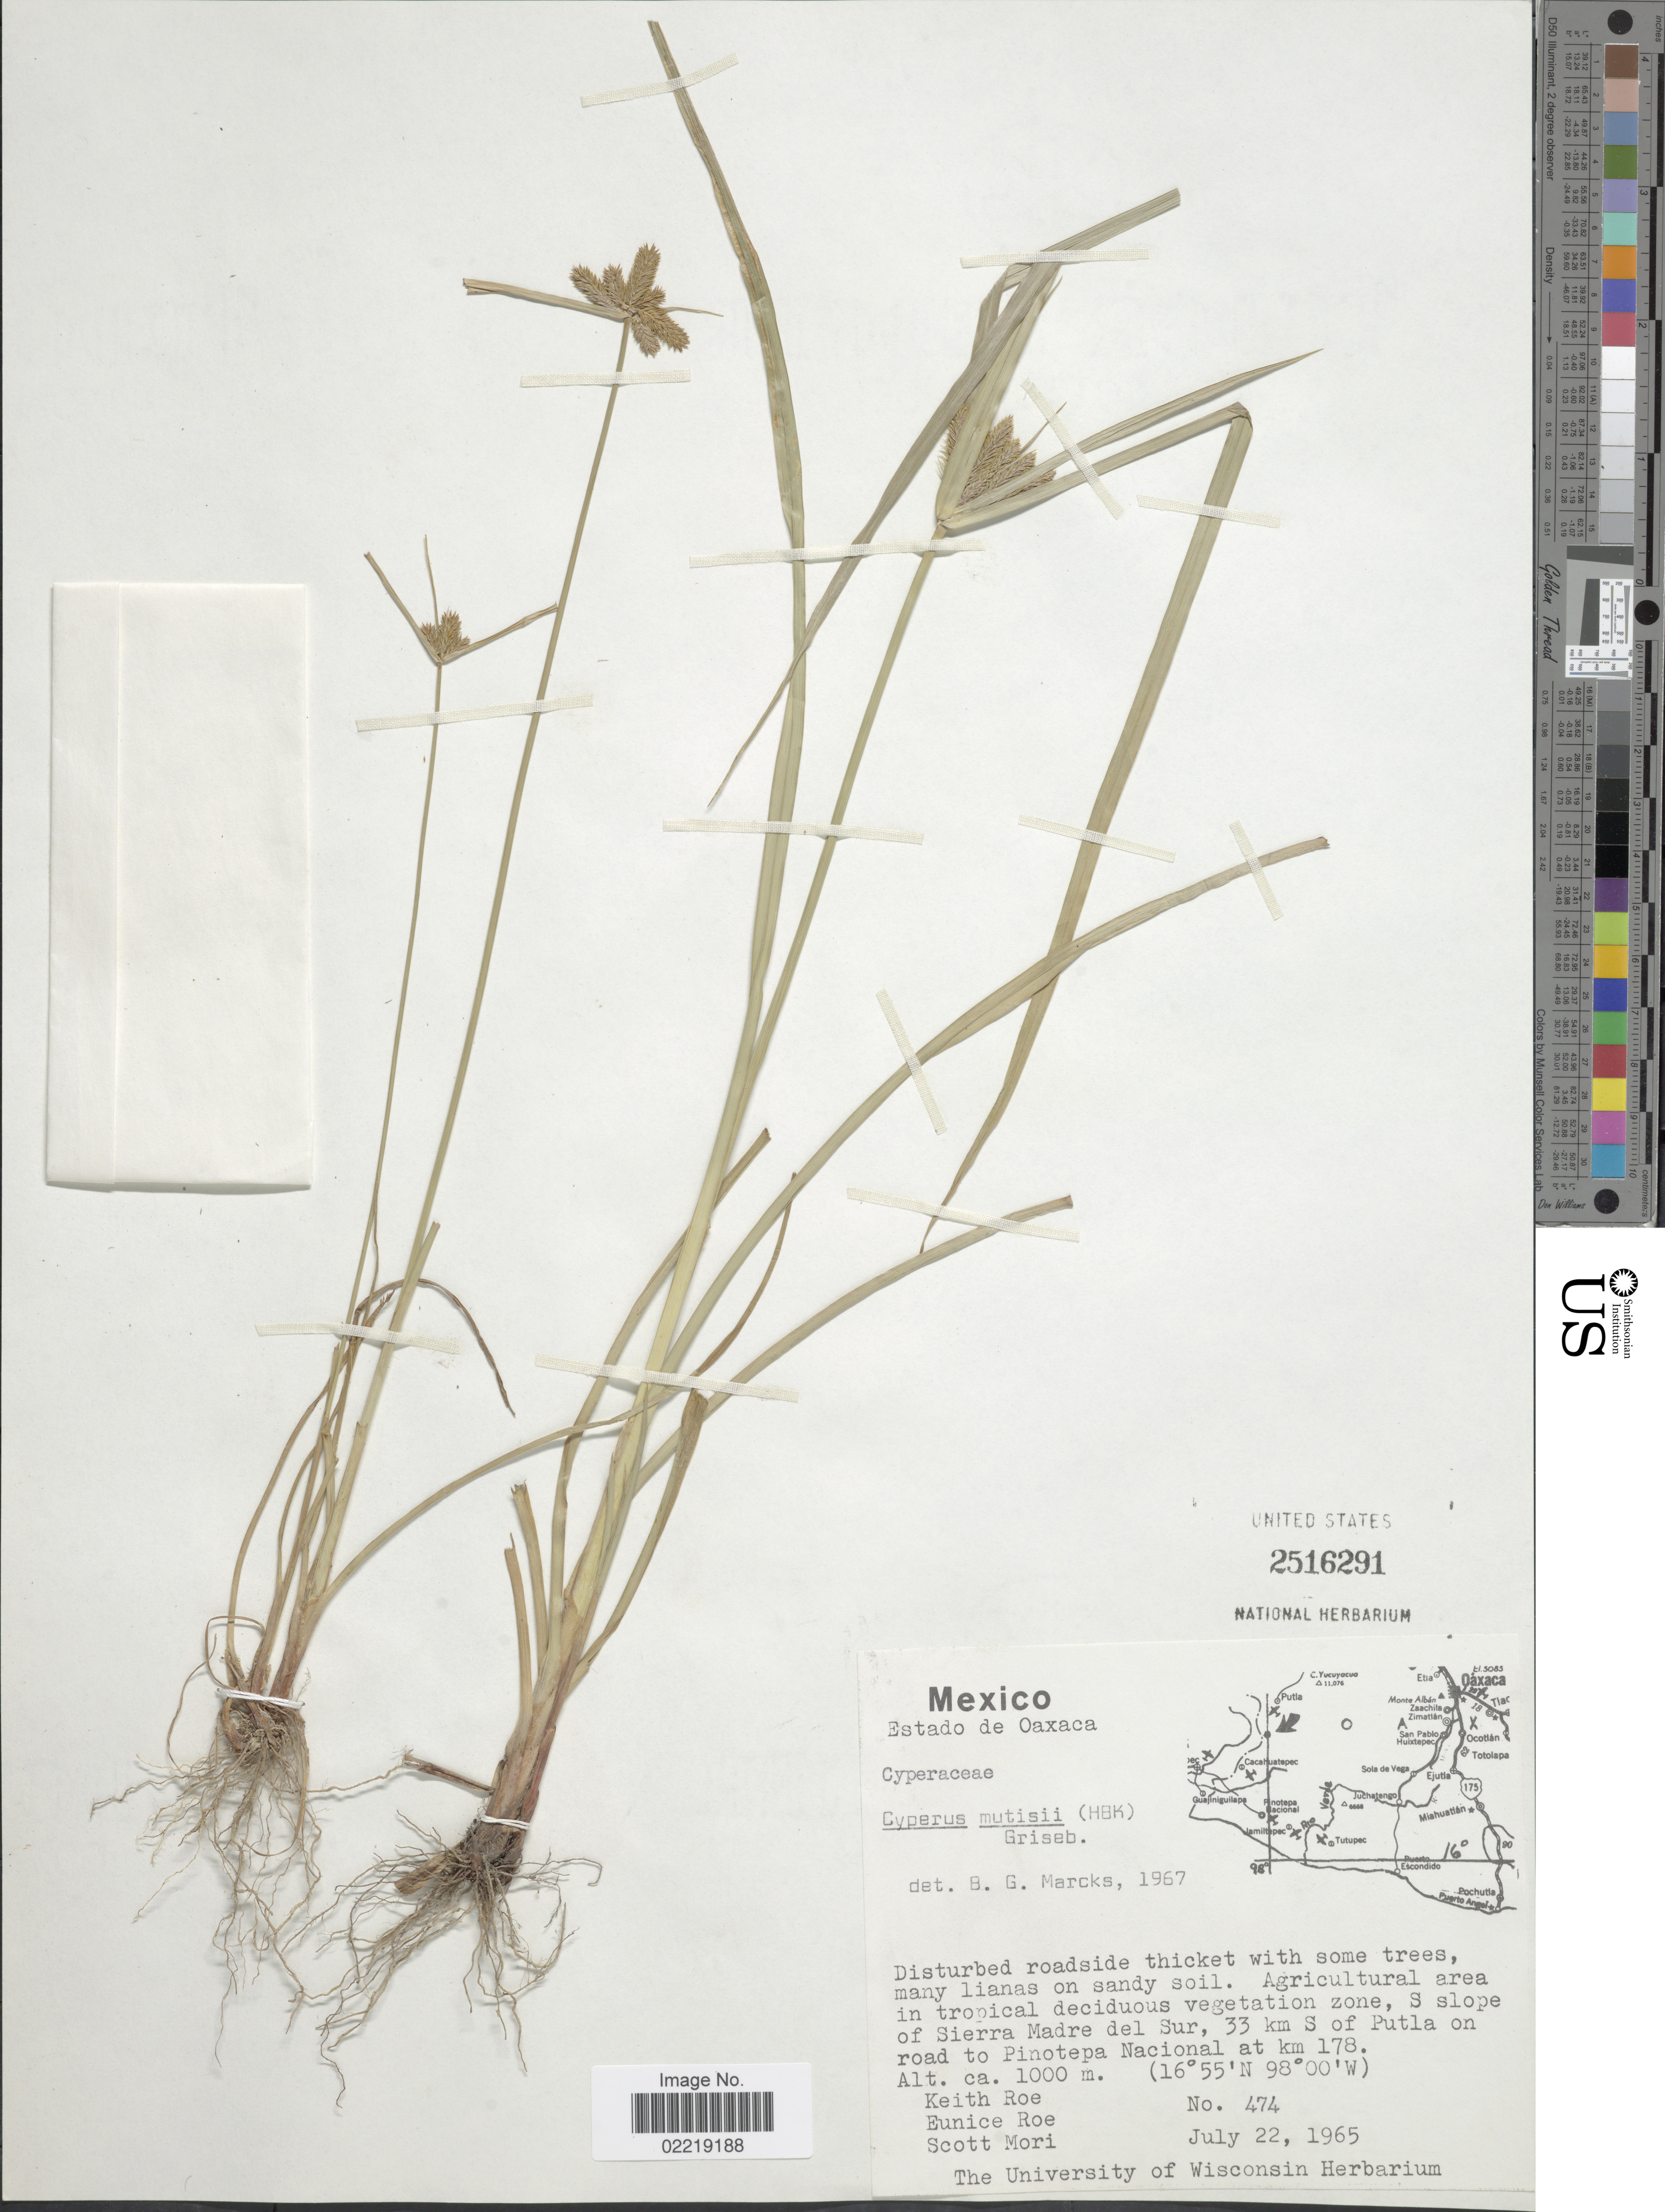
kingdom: Plantae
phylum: Tracheophyta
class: Liliopsida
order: Poales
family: Cyperaceae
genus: Cyperus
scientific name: Cyperus mutisii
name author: (Kunth) Andersson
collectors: K. E. Roe, E. Roe & S. Mori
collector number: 474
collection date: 1965-07-22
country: Mexico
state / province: Oaxaca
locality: Estado de Oaxaca. S slope of Sierra Madre del Sur, 33 km S of Putla on road to Pinotepa Nacional at km 178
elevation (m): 1000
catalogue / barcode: US 2516291